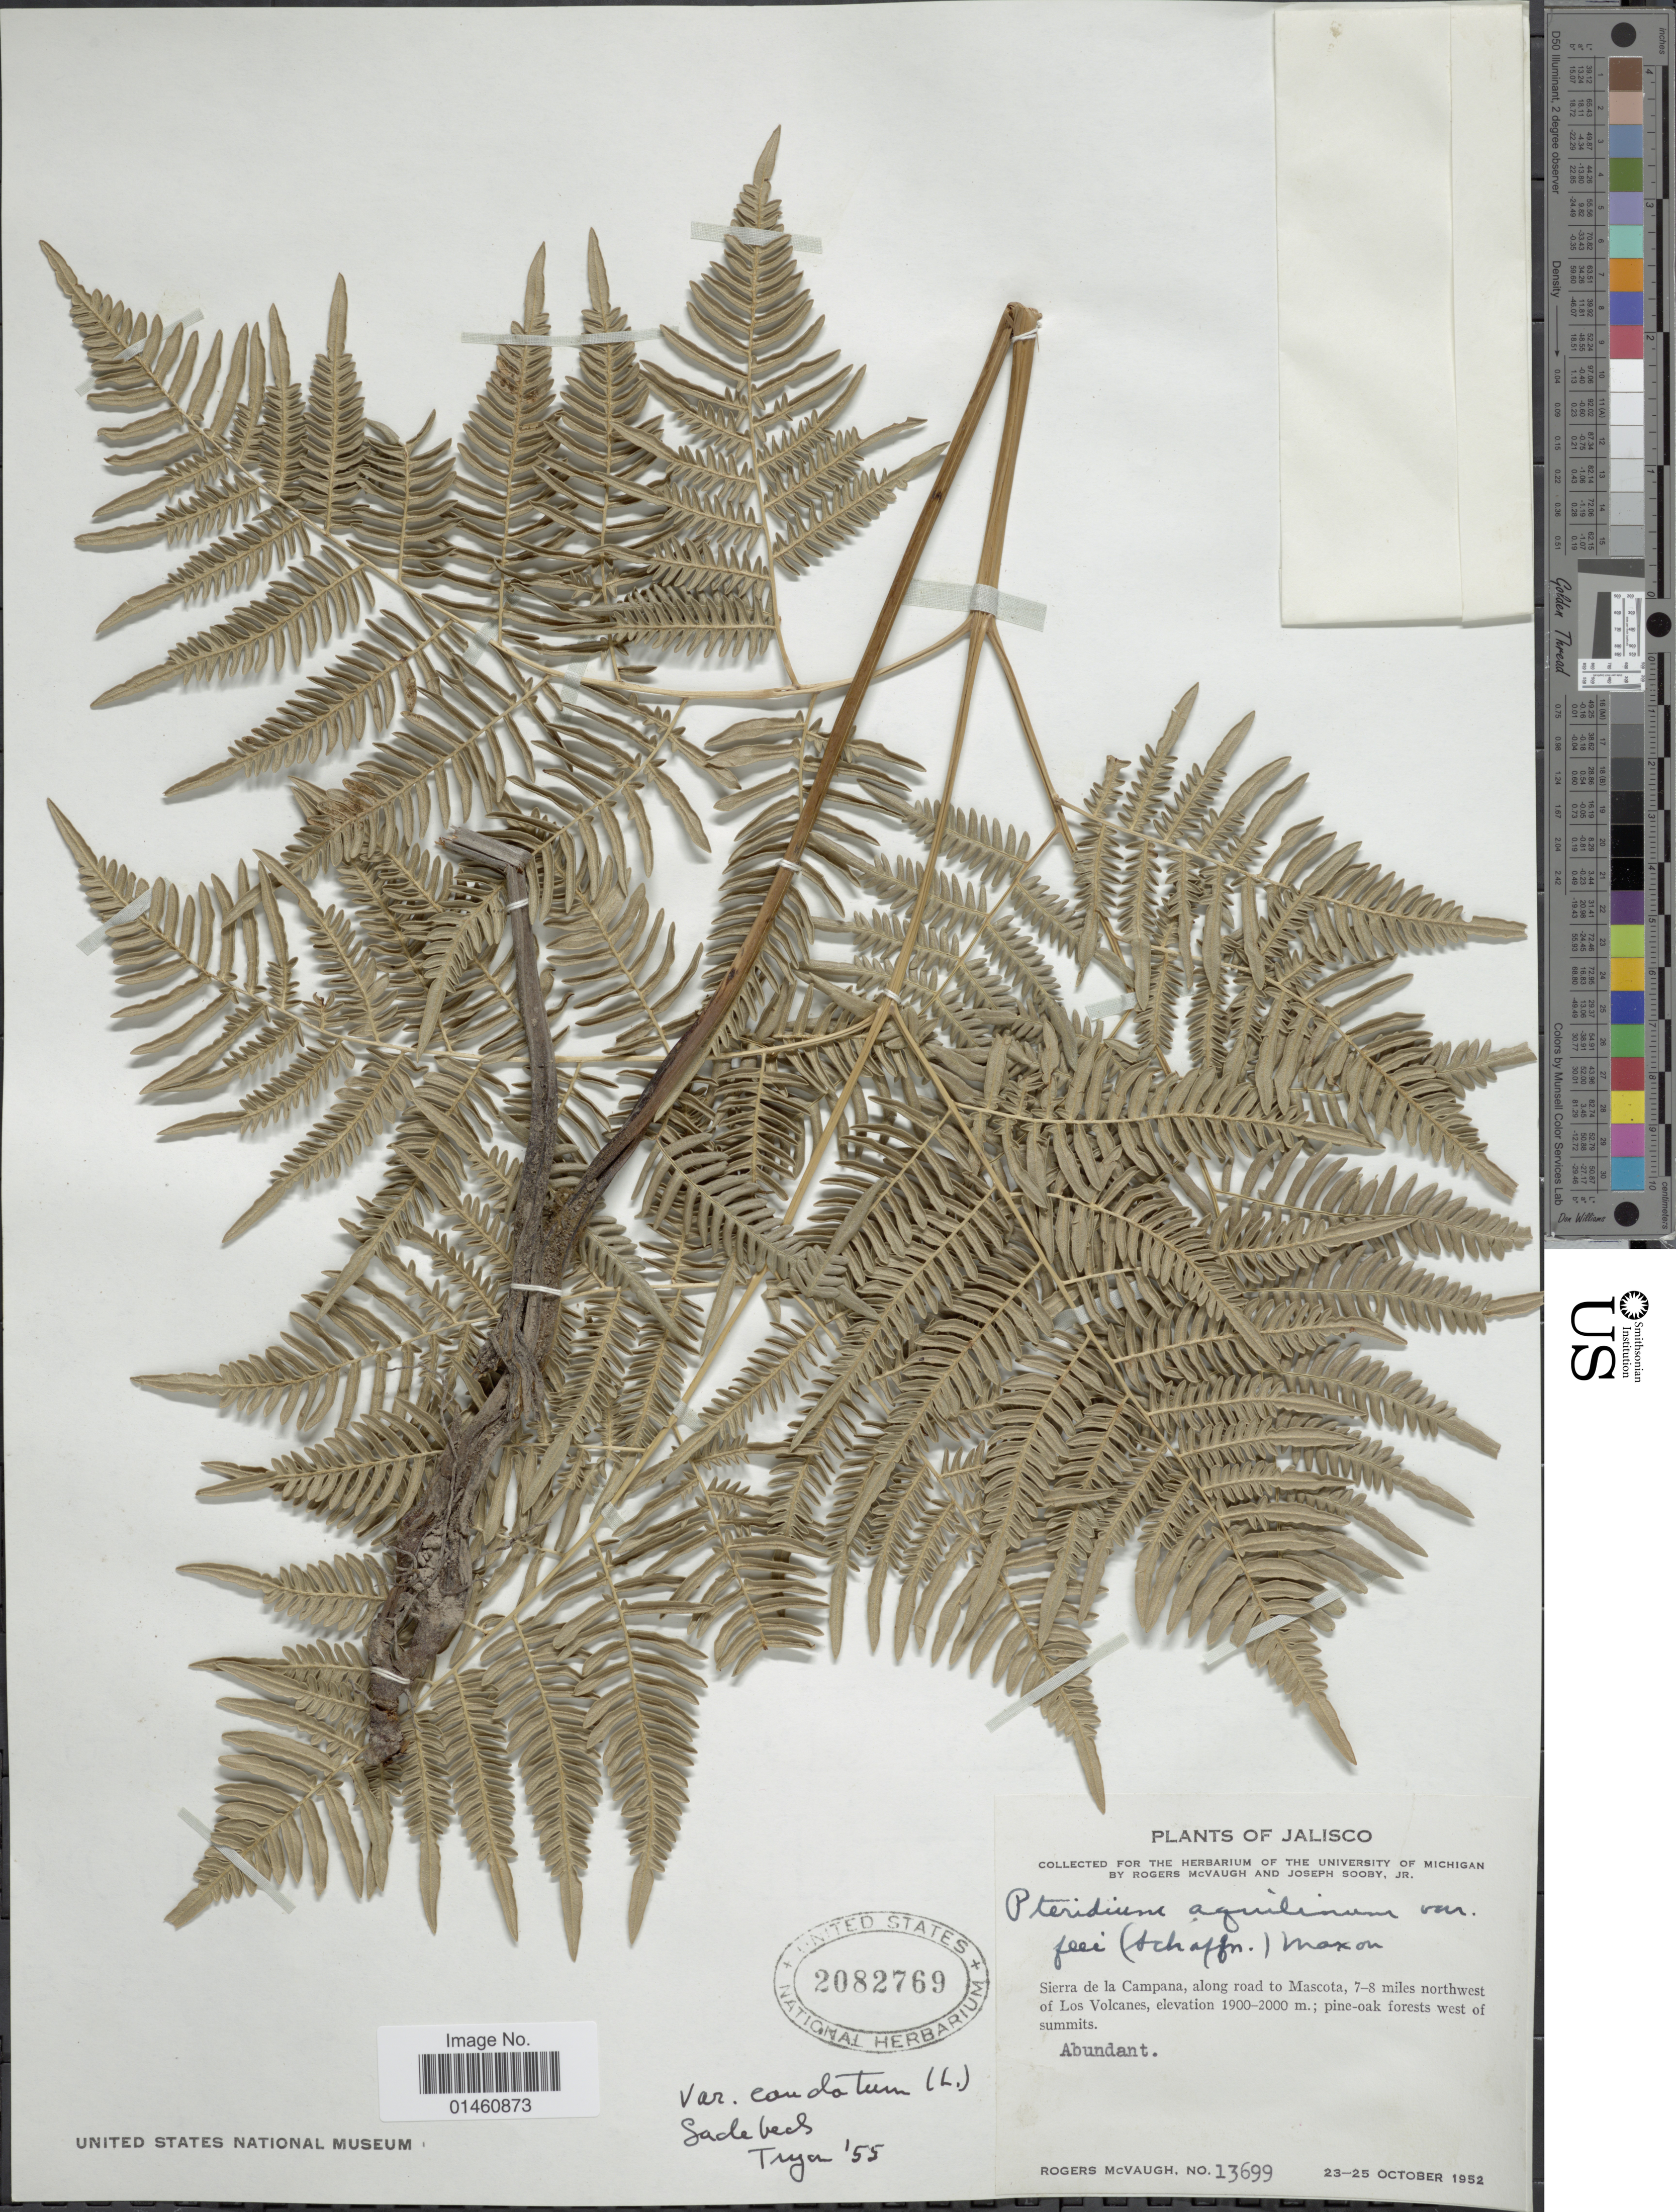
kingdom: Plantae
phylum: Tracheophyta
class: Polypodiopsida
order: Polypodiales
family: Dennstaedtiaceae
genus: Pteridium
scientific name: Pteridium caudatum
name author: (L.) Maxon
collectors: R. McVaugh & J. Sooby Jr.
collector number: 13699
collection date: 1952-10-23/1952-10-25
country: Mexico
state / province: Jalisco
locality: Sierra de la Campana, along road to Macota, 7-8 miles northwest of Los Volcanes.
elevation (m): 1900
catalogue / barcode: US 2082769